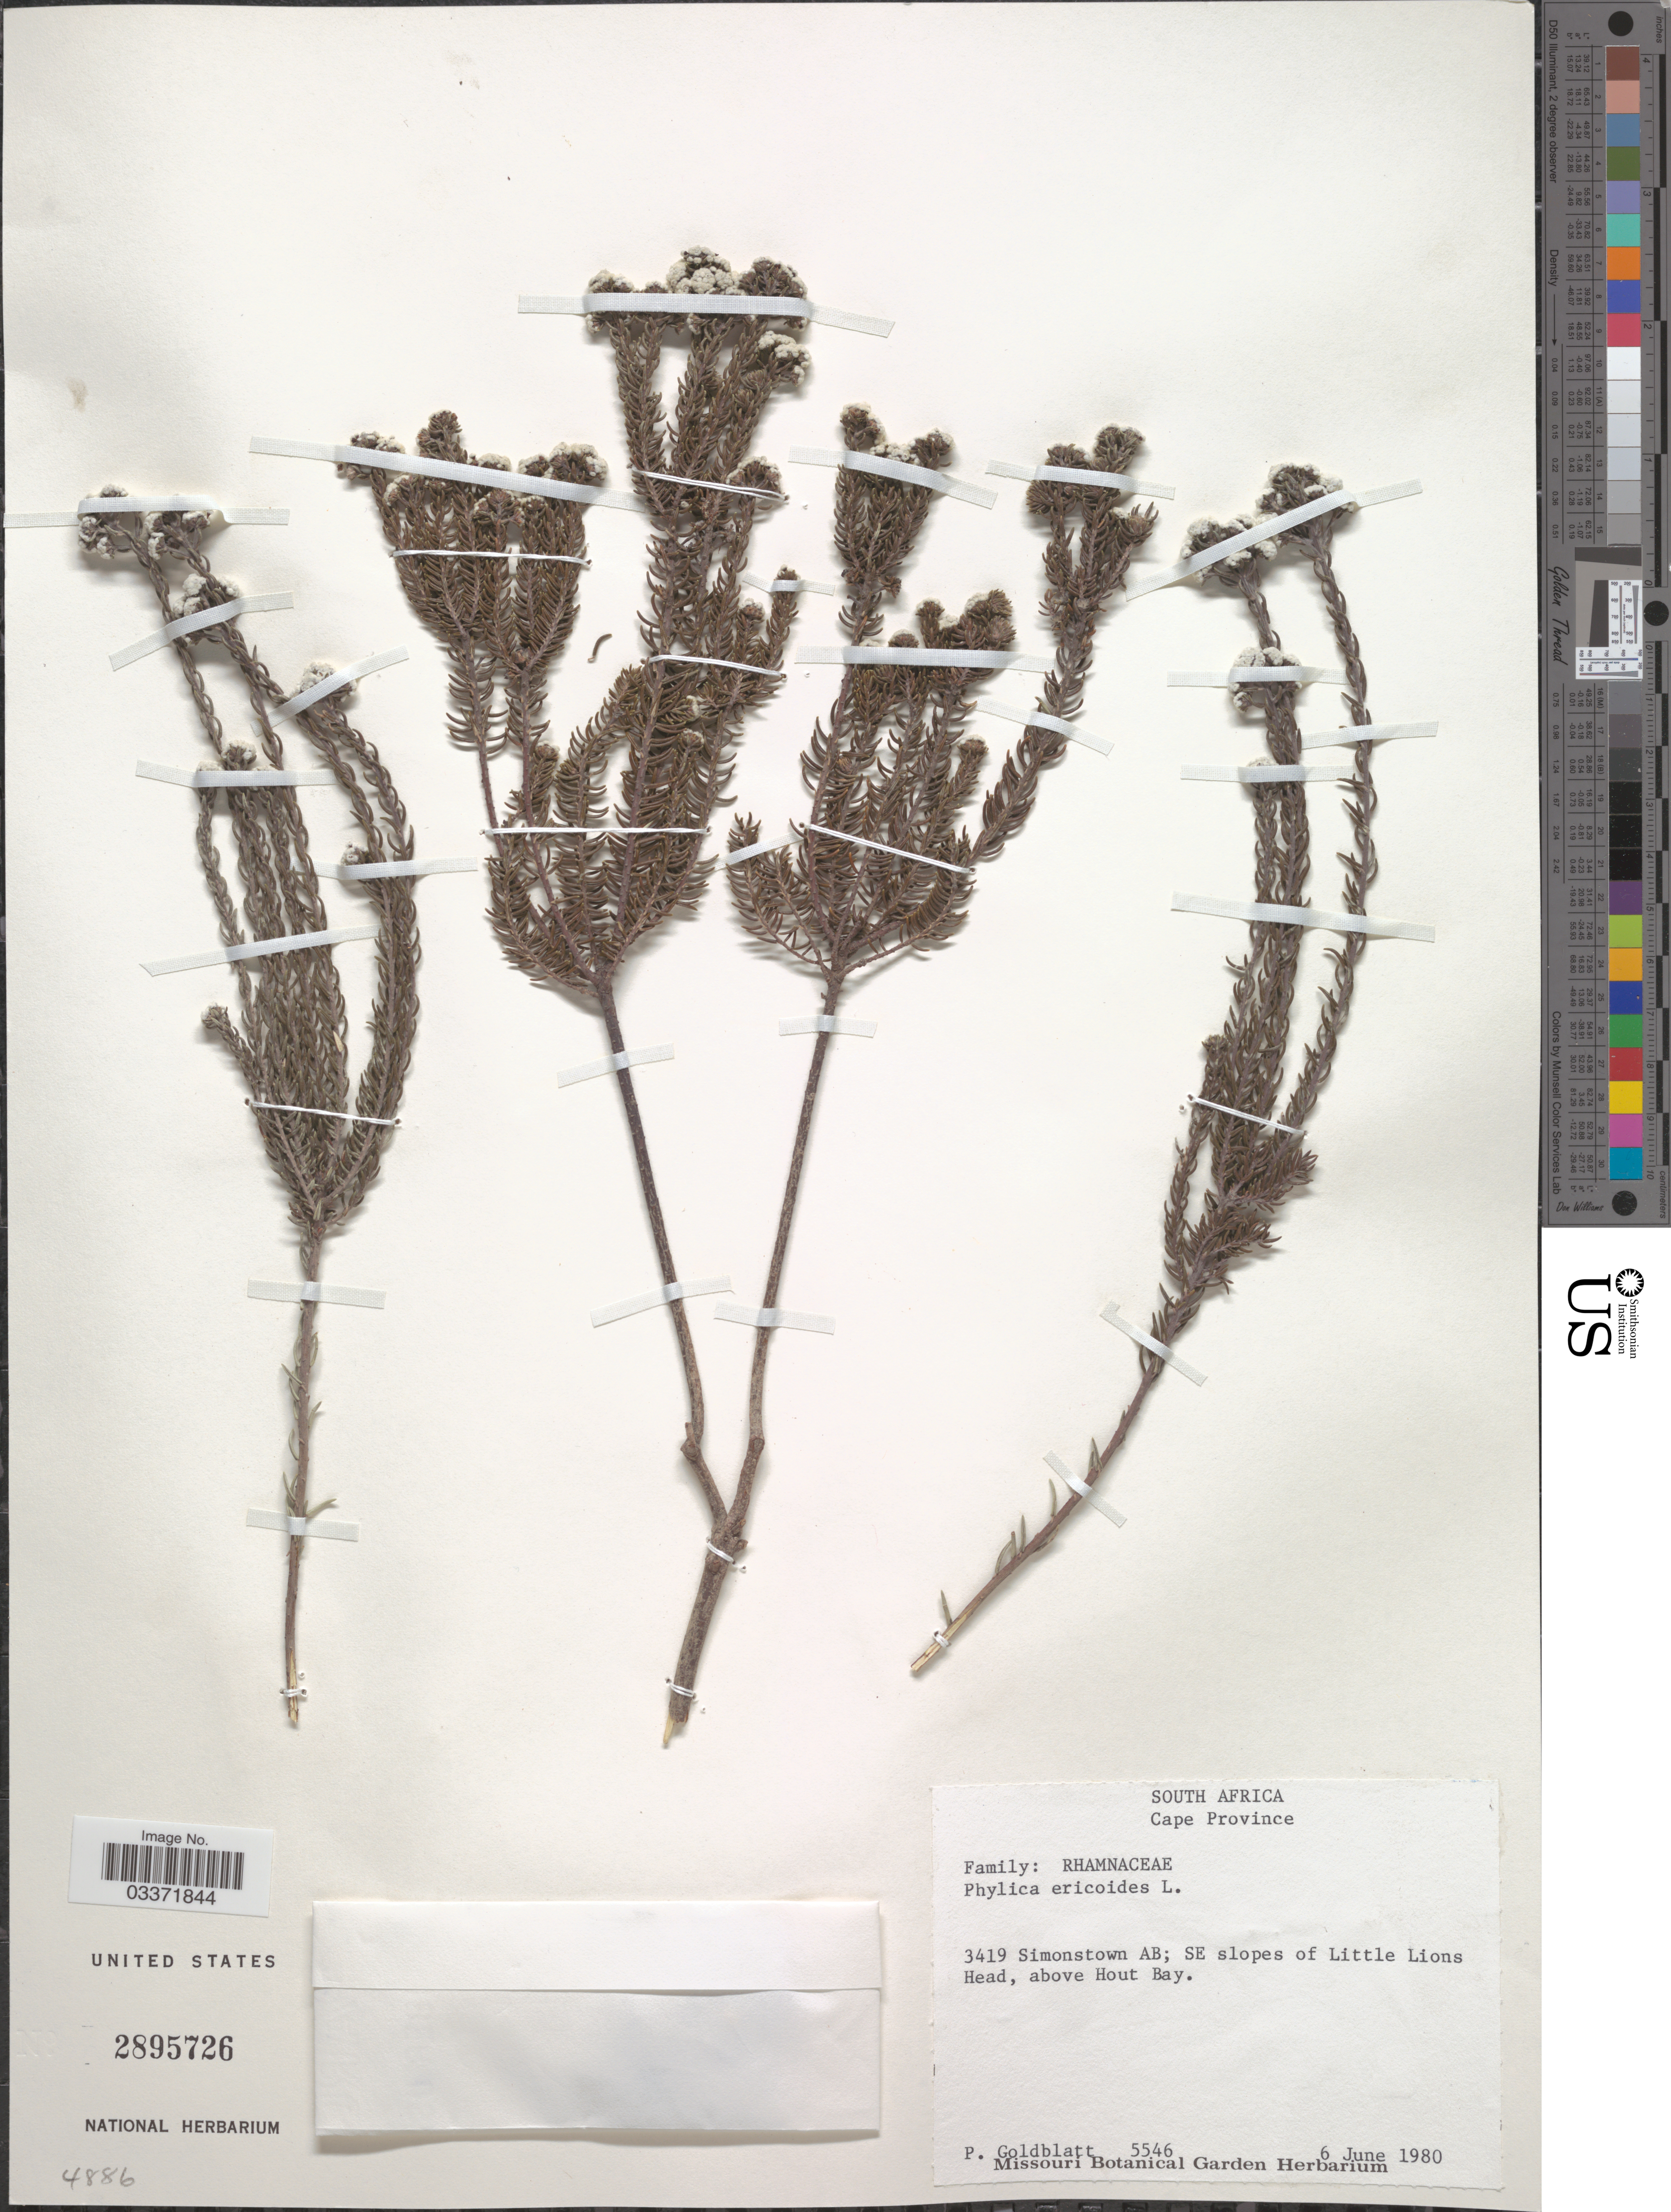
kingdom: Plantae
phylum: Tracheophyta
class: Magnoliopsida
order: Rosales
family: Rhamnaceae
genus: Phylica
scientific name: Phylica ericoides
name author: L.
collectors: P. Goldblatt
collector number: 5546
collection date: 1980-06-06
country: South Africa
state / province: Western Cape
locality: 3419 Simonstown AB; SE slopes of Little Lions Head, above Hout Bay.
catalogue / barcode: US 2895726